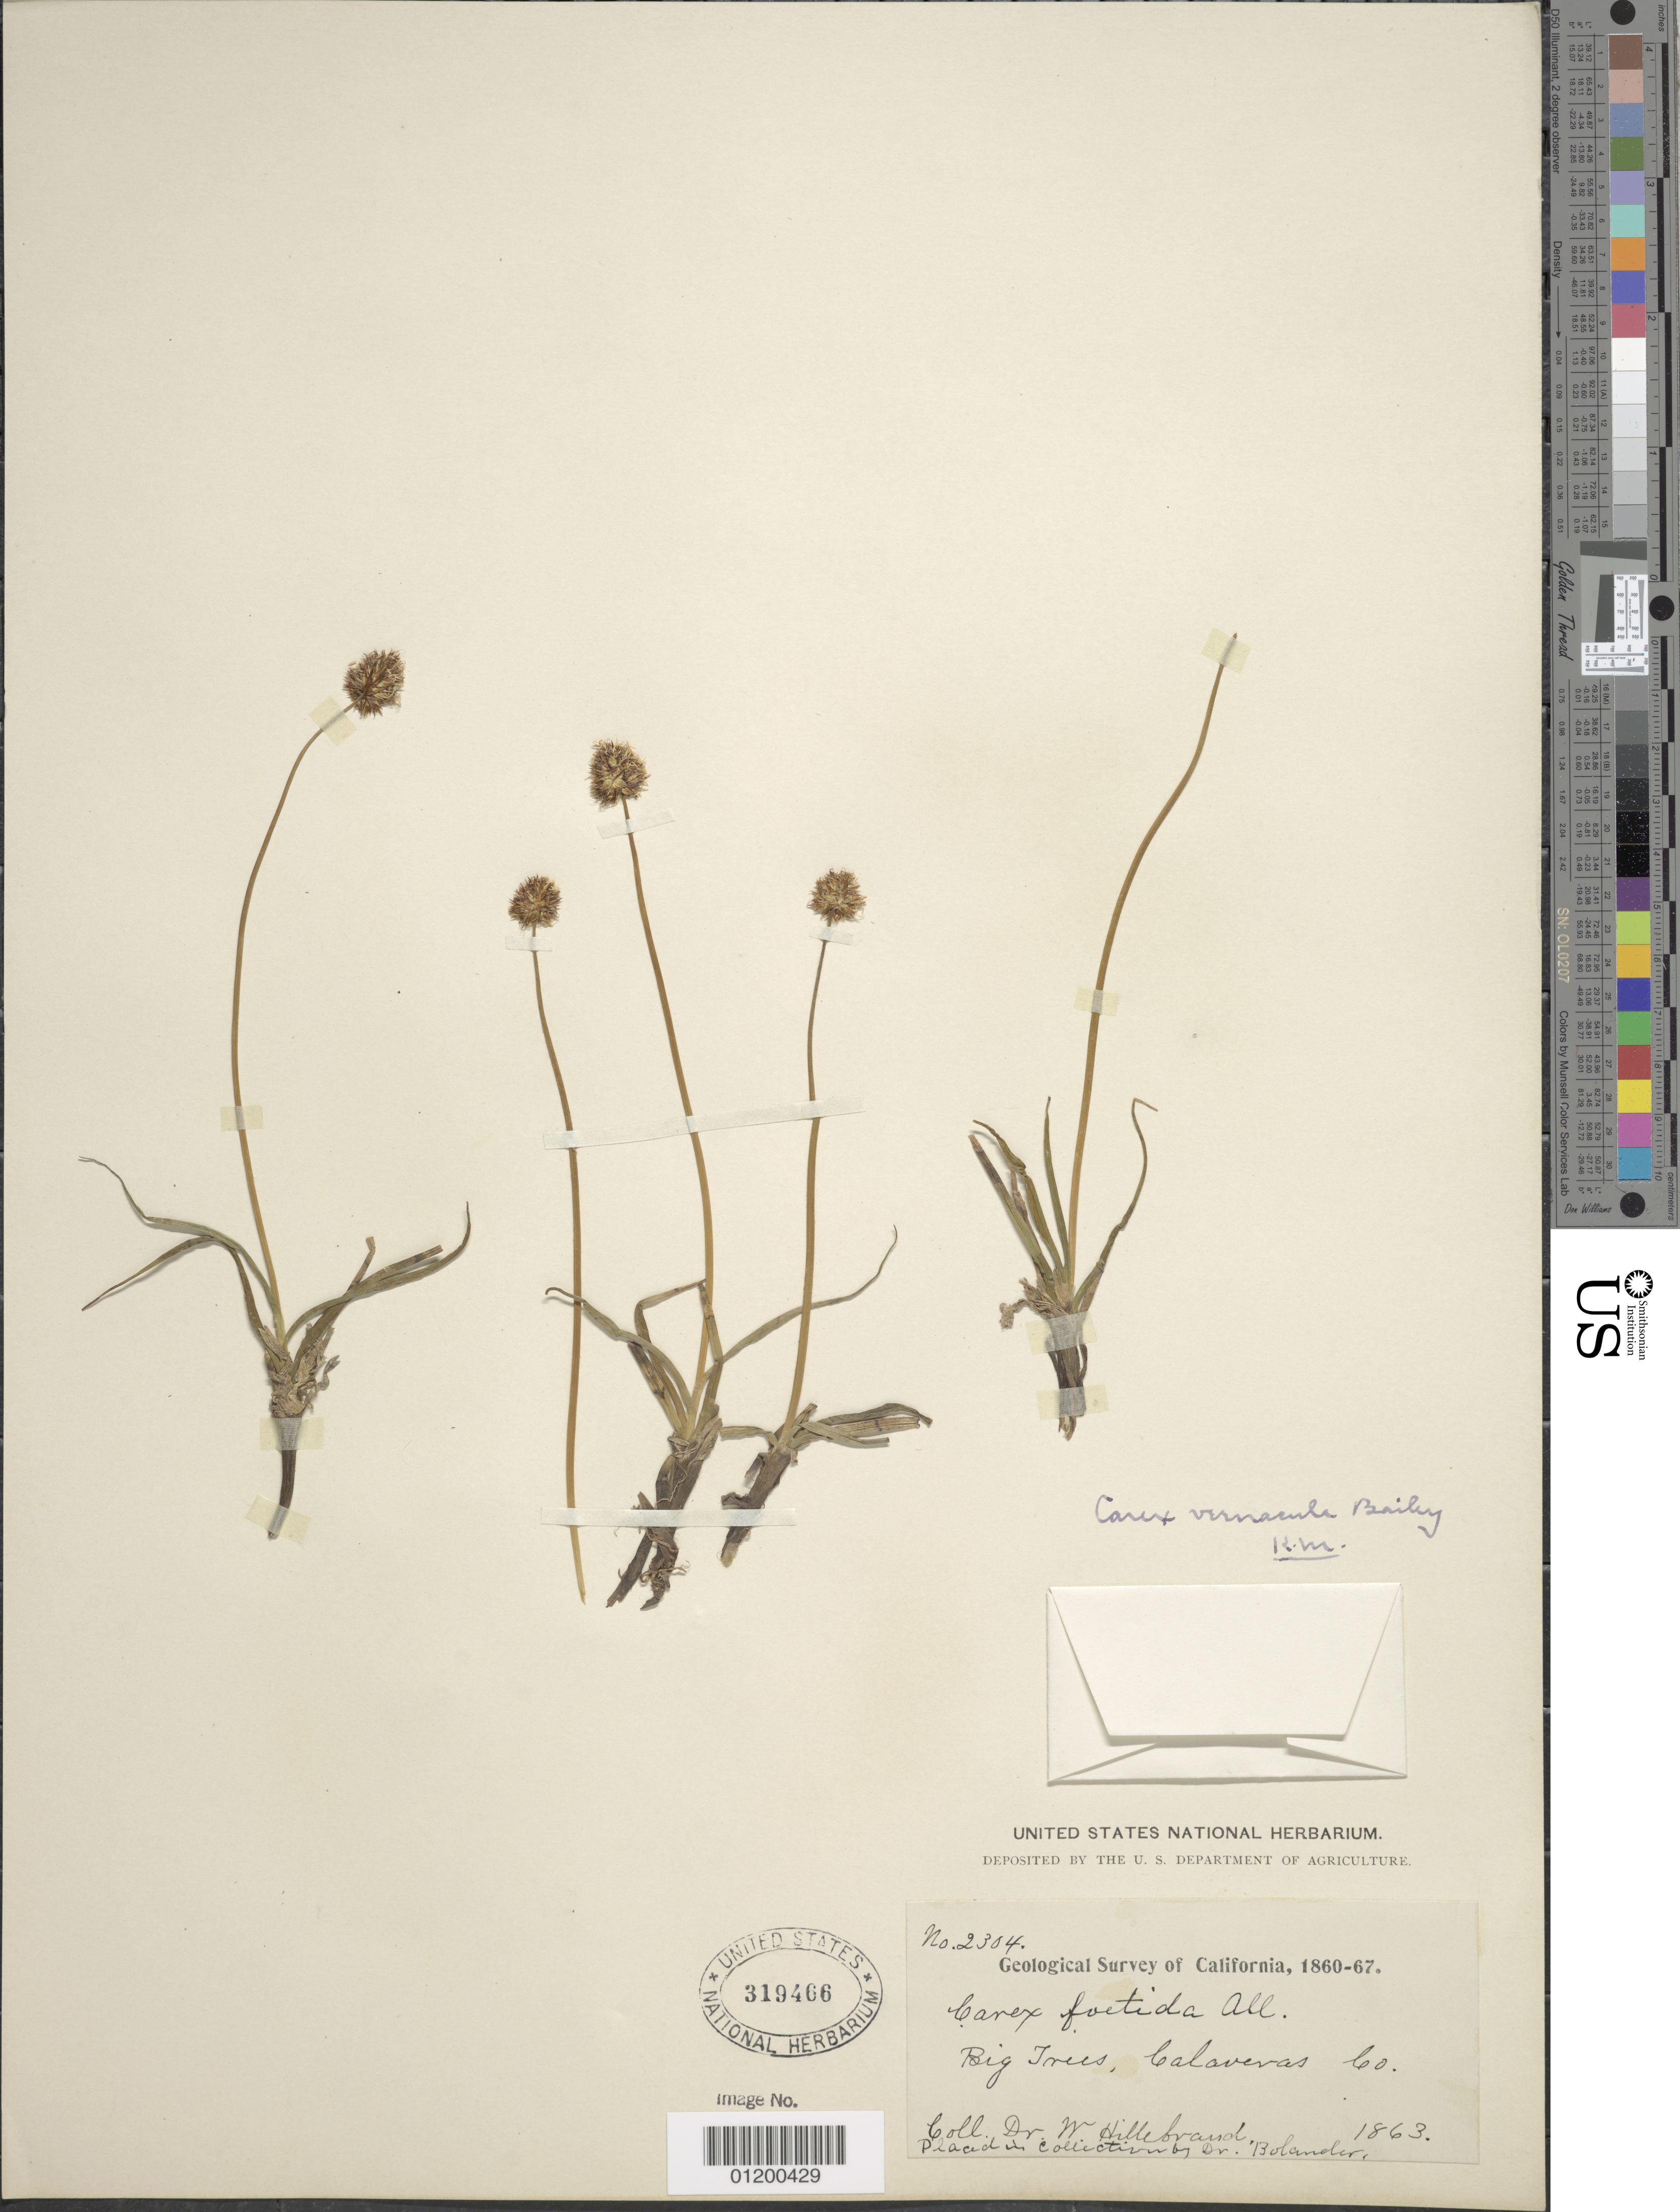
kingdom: Plantae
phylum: Tracheophyta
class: Liliopsida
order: Poales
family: Cyperaceae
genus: Carex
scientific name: Carex vernacula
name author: L.H. Bailey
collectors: W. Hillebrand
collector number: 2304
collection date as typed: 1863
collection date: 1863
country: United States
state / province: California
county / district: Calaveras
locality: Big Trees.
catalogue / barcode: US 319466